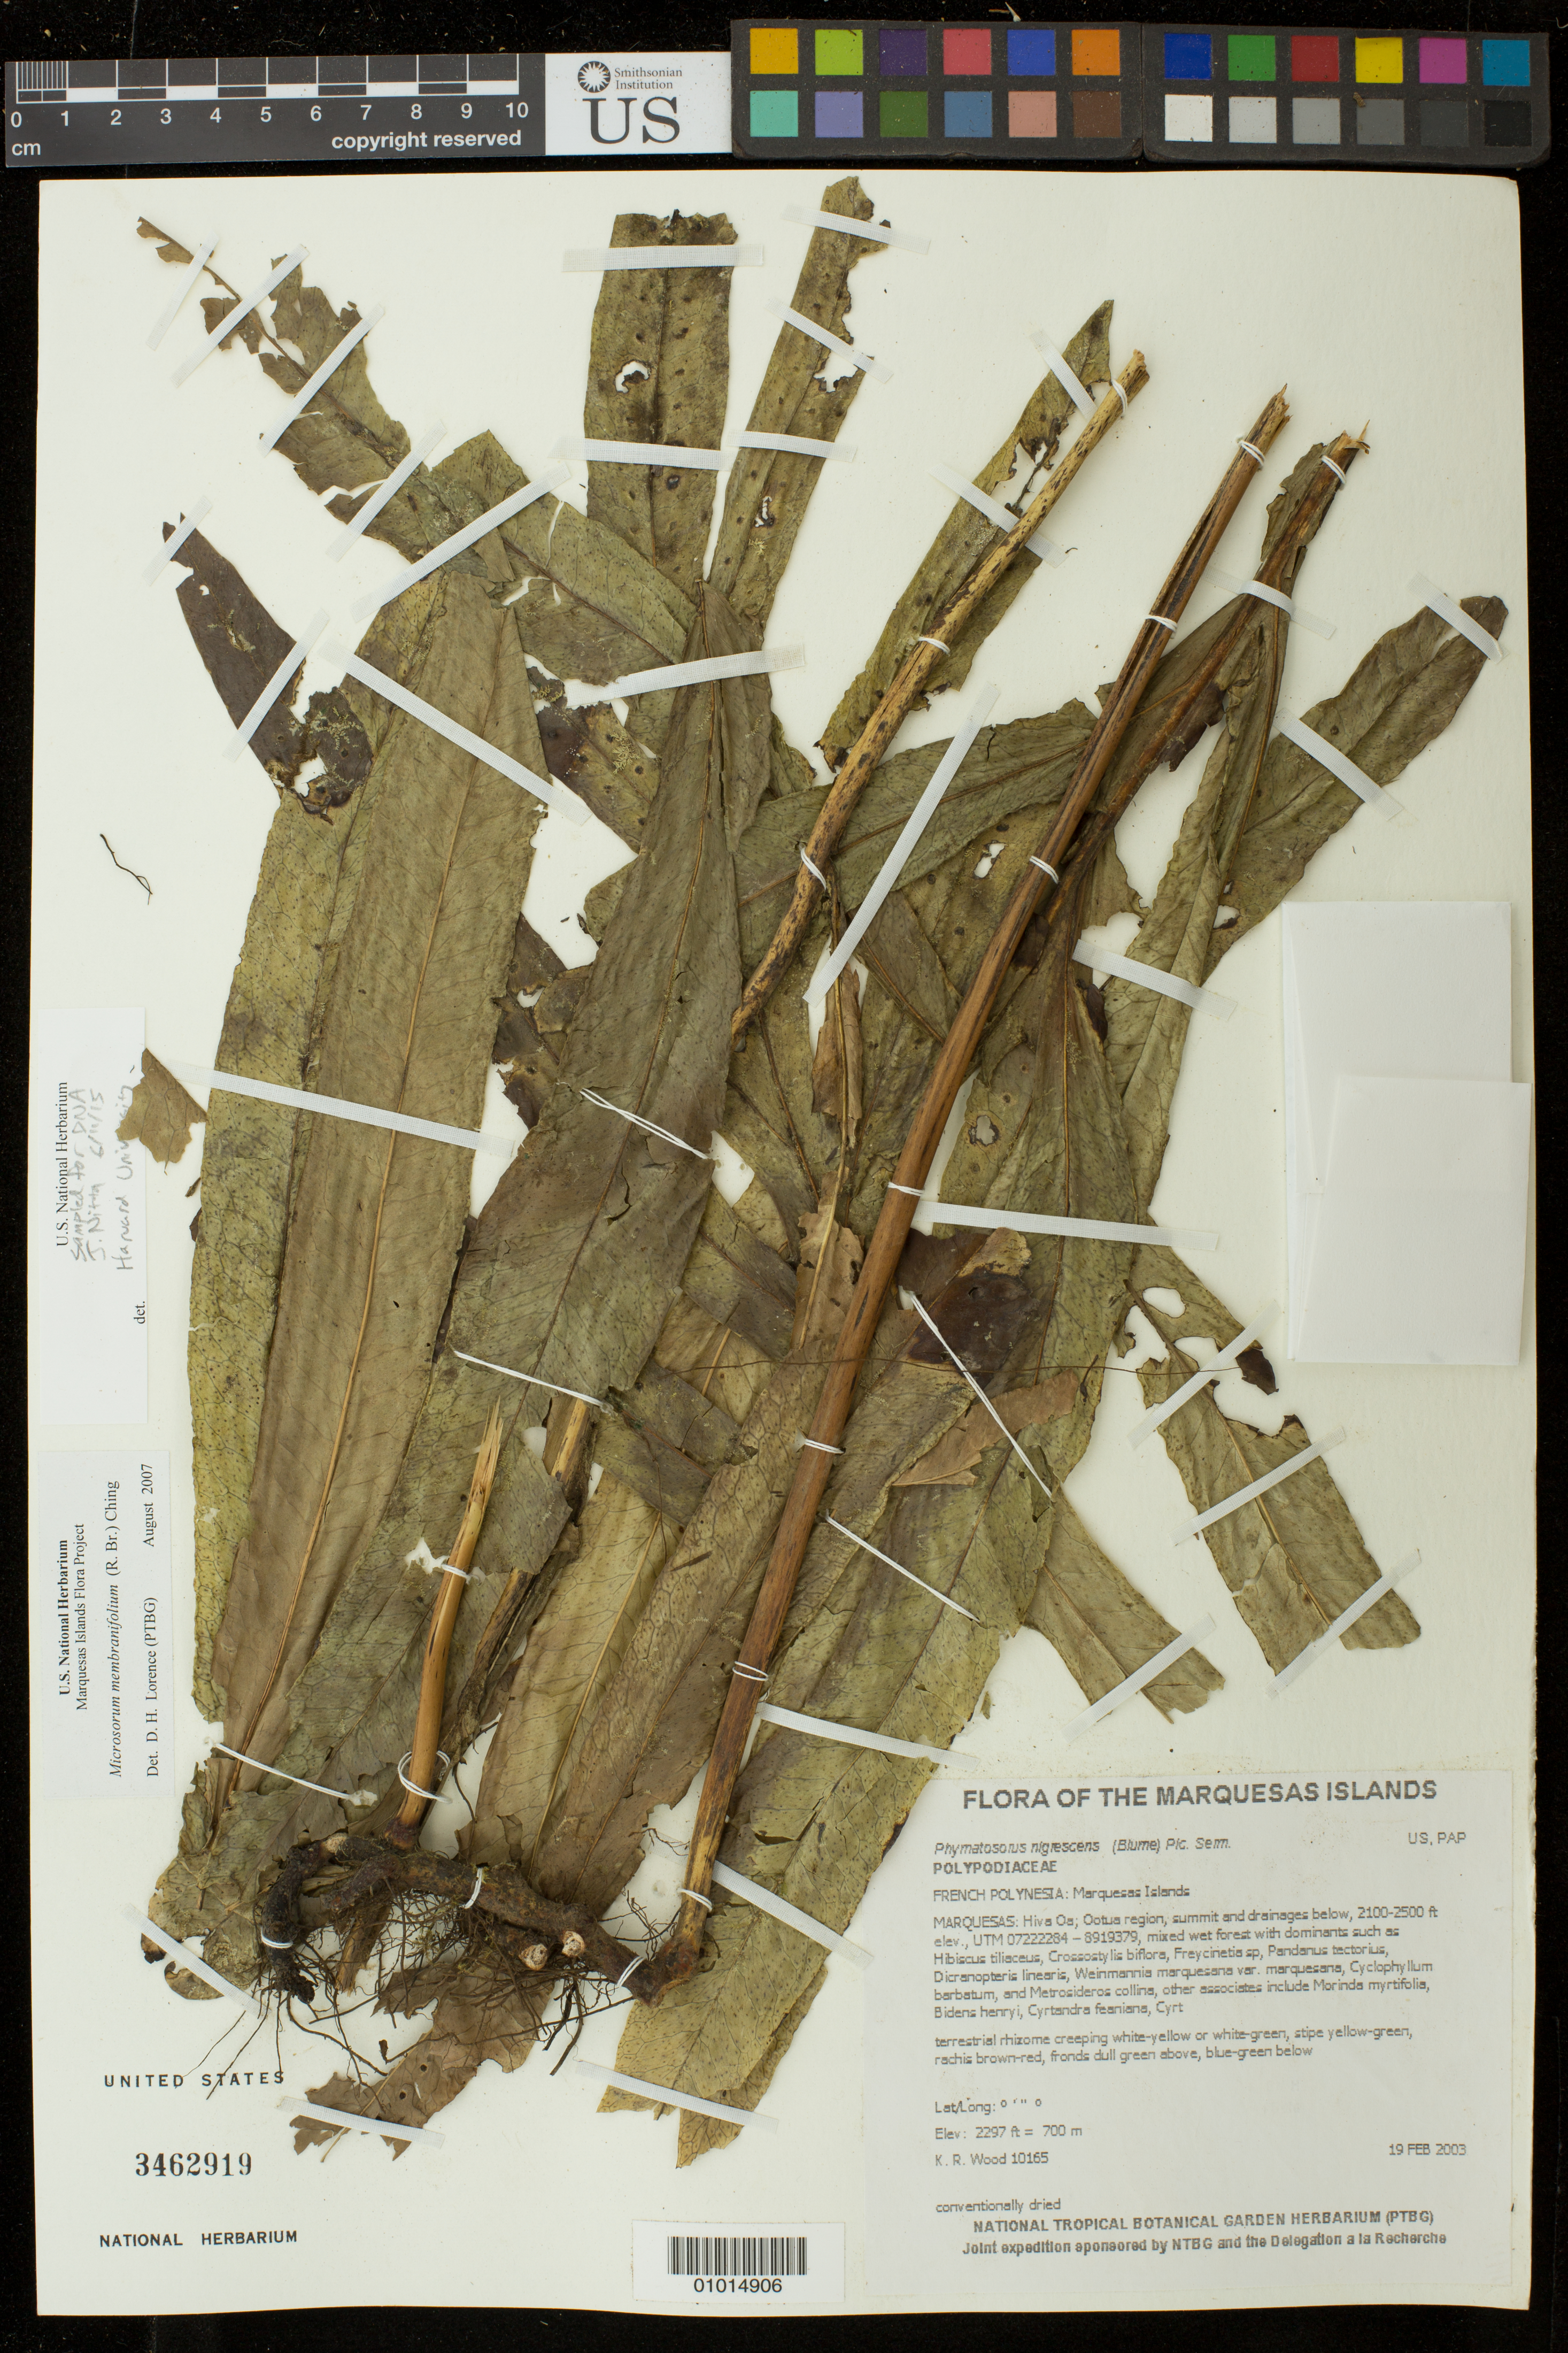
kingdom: Plantae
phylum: Tracheophyta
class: Polypodiopsida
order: Polypodiales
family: Polypodiaceae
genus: Microsorum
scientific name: Microsorum membranifolium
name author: (R. Br.) Ching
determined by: Lorence, David H., (PTBG), National Tropical Botanical Garden (UNITED STATES)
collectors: K. R. Wood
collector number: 10165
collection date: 2003-02-19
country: French Polynesia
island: Hiva Oa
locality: Ootua region, summit and drainages below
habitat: Mixed wet forest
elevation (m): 700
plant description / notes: Habitat degradation and destruction by feral pigs, catastrophic extinction through environmental events, predation by rats that eat seeds, competition with non-native plant taxa such as Psidium cattleianum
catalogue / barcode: US 3462919